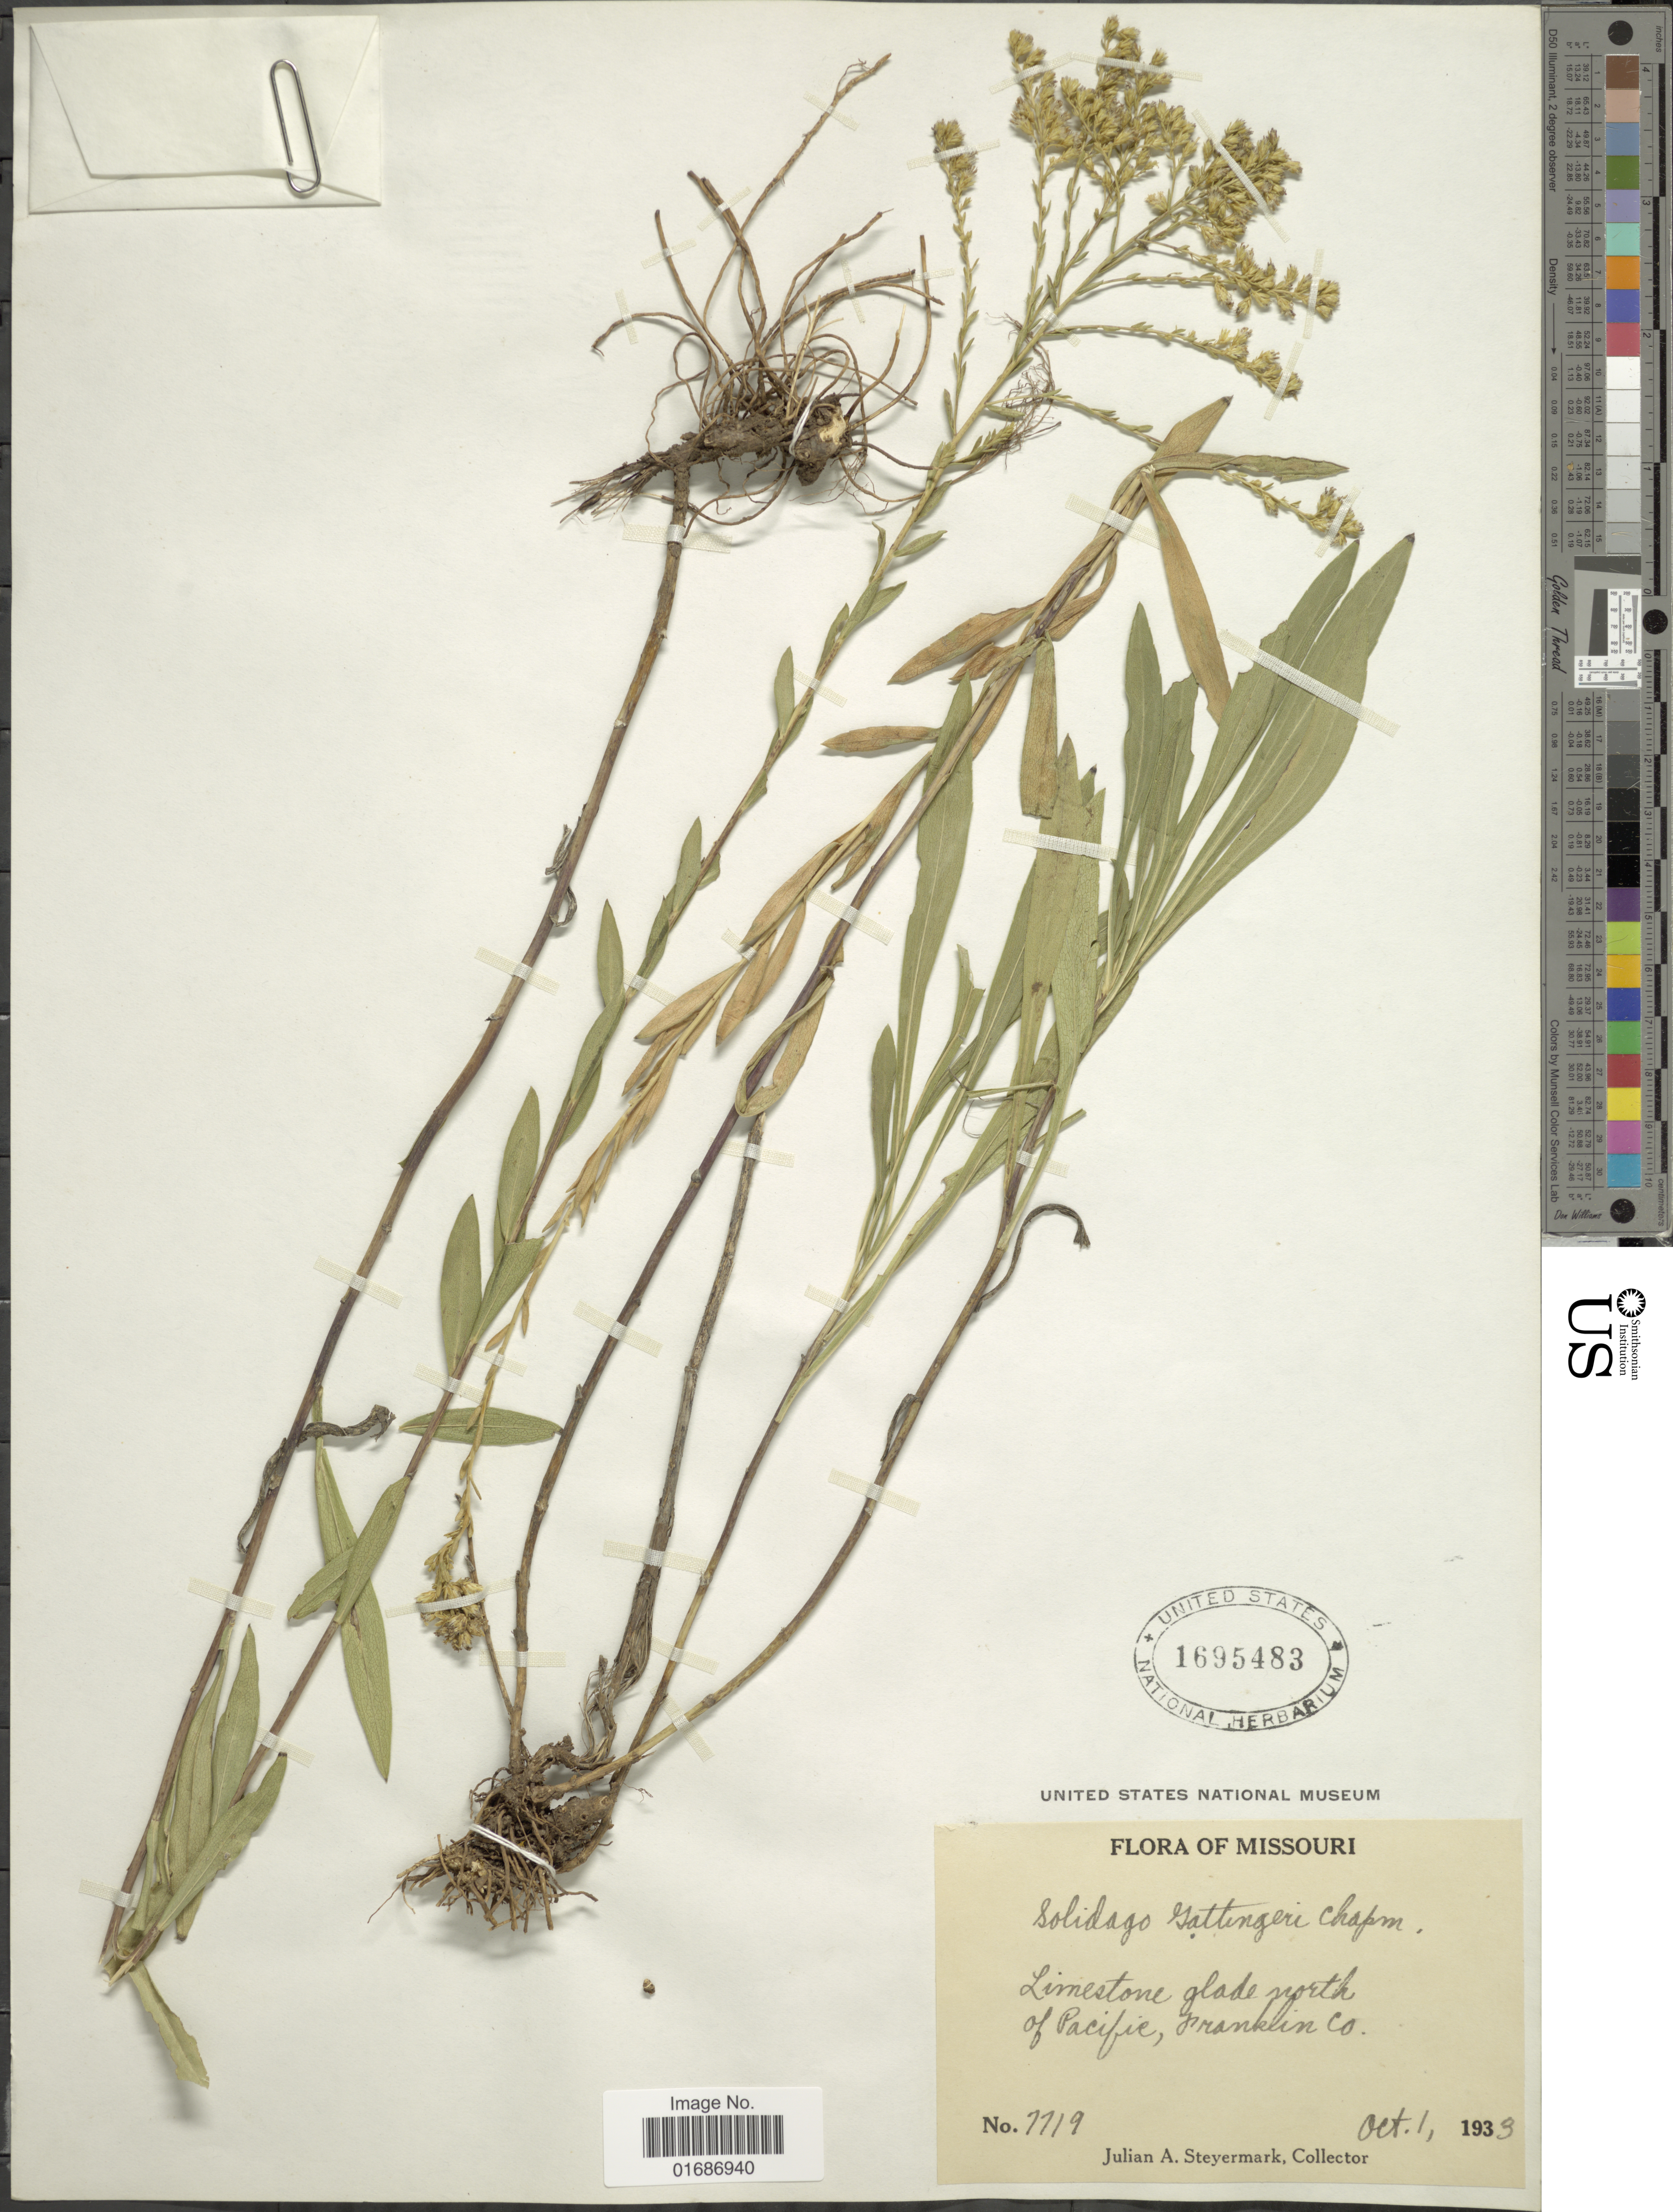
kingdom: Plantae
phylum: Tracheophyta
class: Magnoliopsida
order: Asterales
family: Asteraceae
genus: Solidago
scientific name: Solidago gattingeri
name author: Chapman ex A. Gray & et al. in A. Gray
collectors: J. Steyermark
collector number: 7719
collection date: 1933-10-01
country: United States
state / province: Missouri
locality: Limestone glade north of Pacific, Franklin Co,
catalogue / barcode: US 1695483